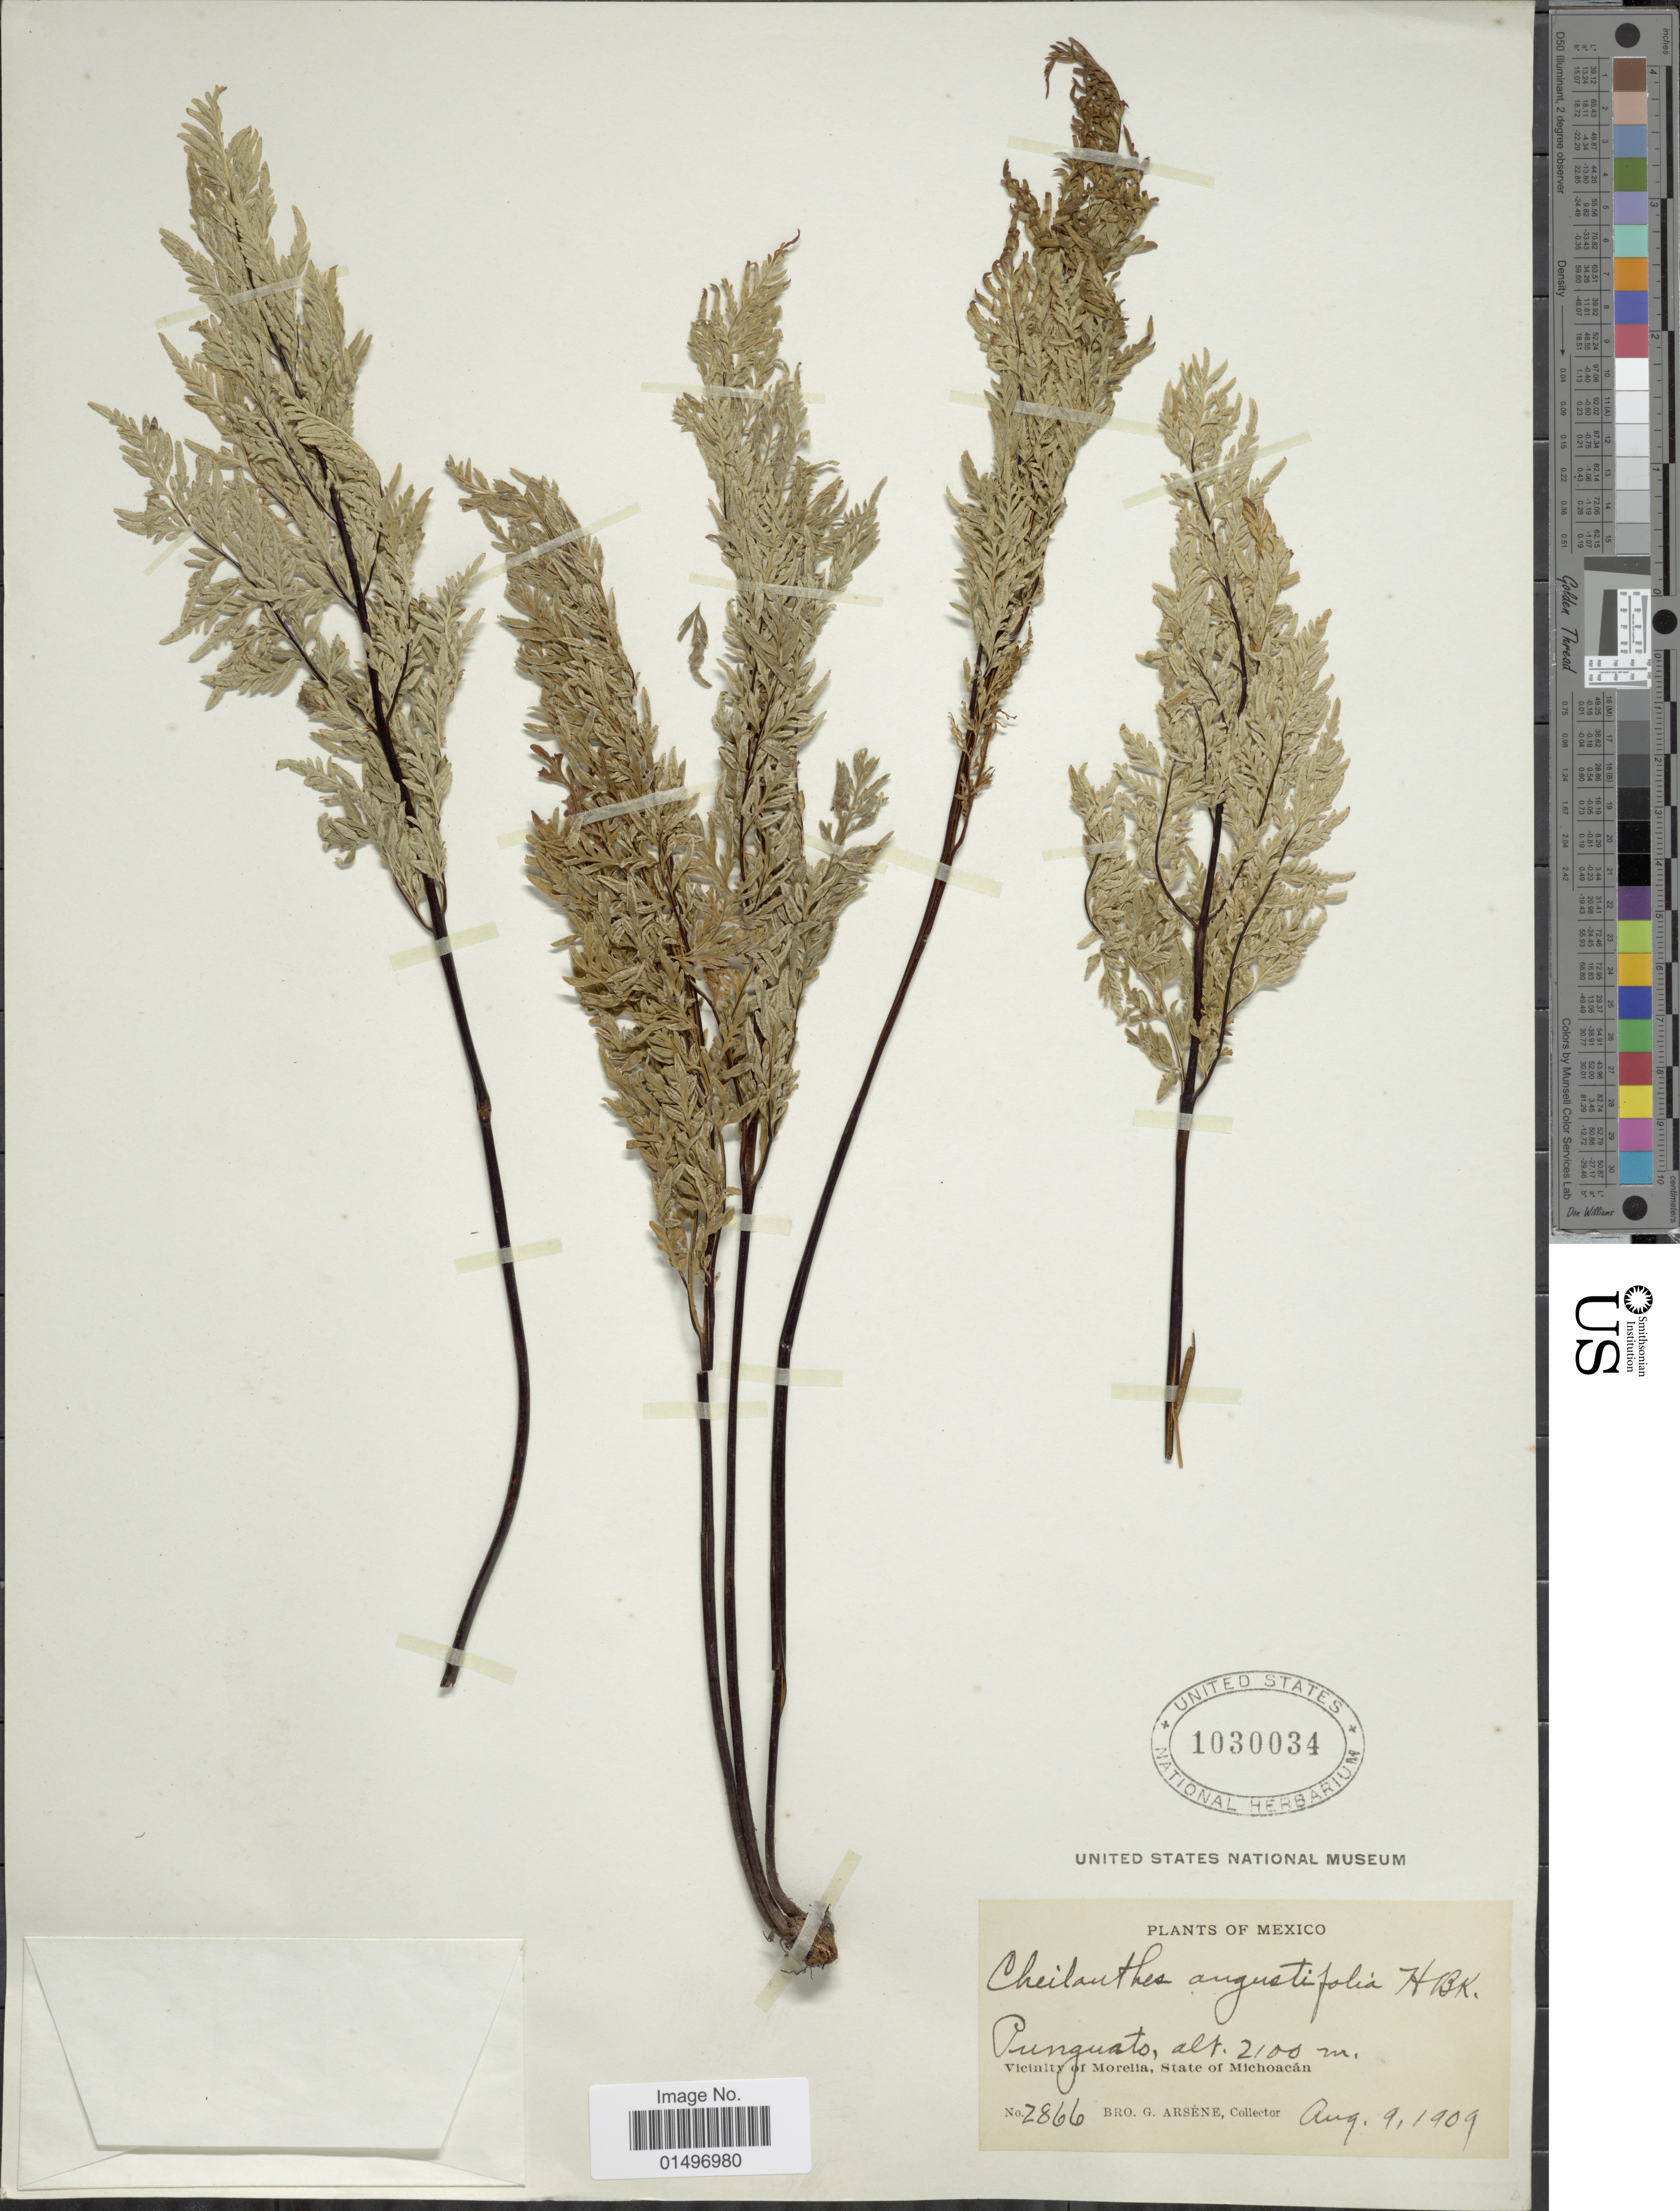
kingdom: Plantae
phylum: Tracheophyta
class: Polypodiopsida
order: Polypodiales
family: Pteridaceae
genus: Gaga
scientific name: Gaga chaerophylla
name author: (Mart. & Ikonn.-Gal.) Fay W. Li & Windham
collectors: Bro. G. Arsène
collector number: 2866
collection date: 1909-08-09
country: Mexico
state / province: Michoacán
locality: Mexico, Vicinity of Morelia, Punguato.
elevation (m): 2100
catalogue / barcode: US 1030034